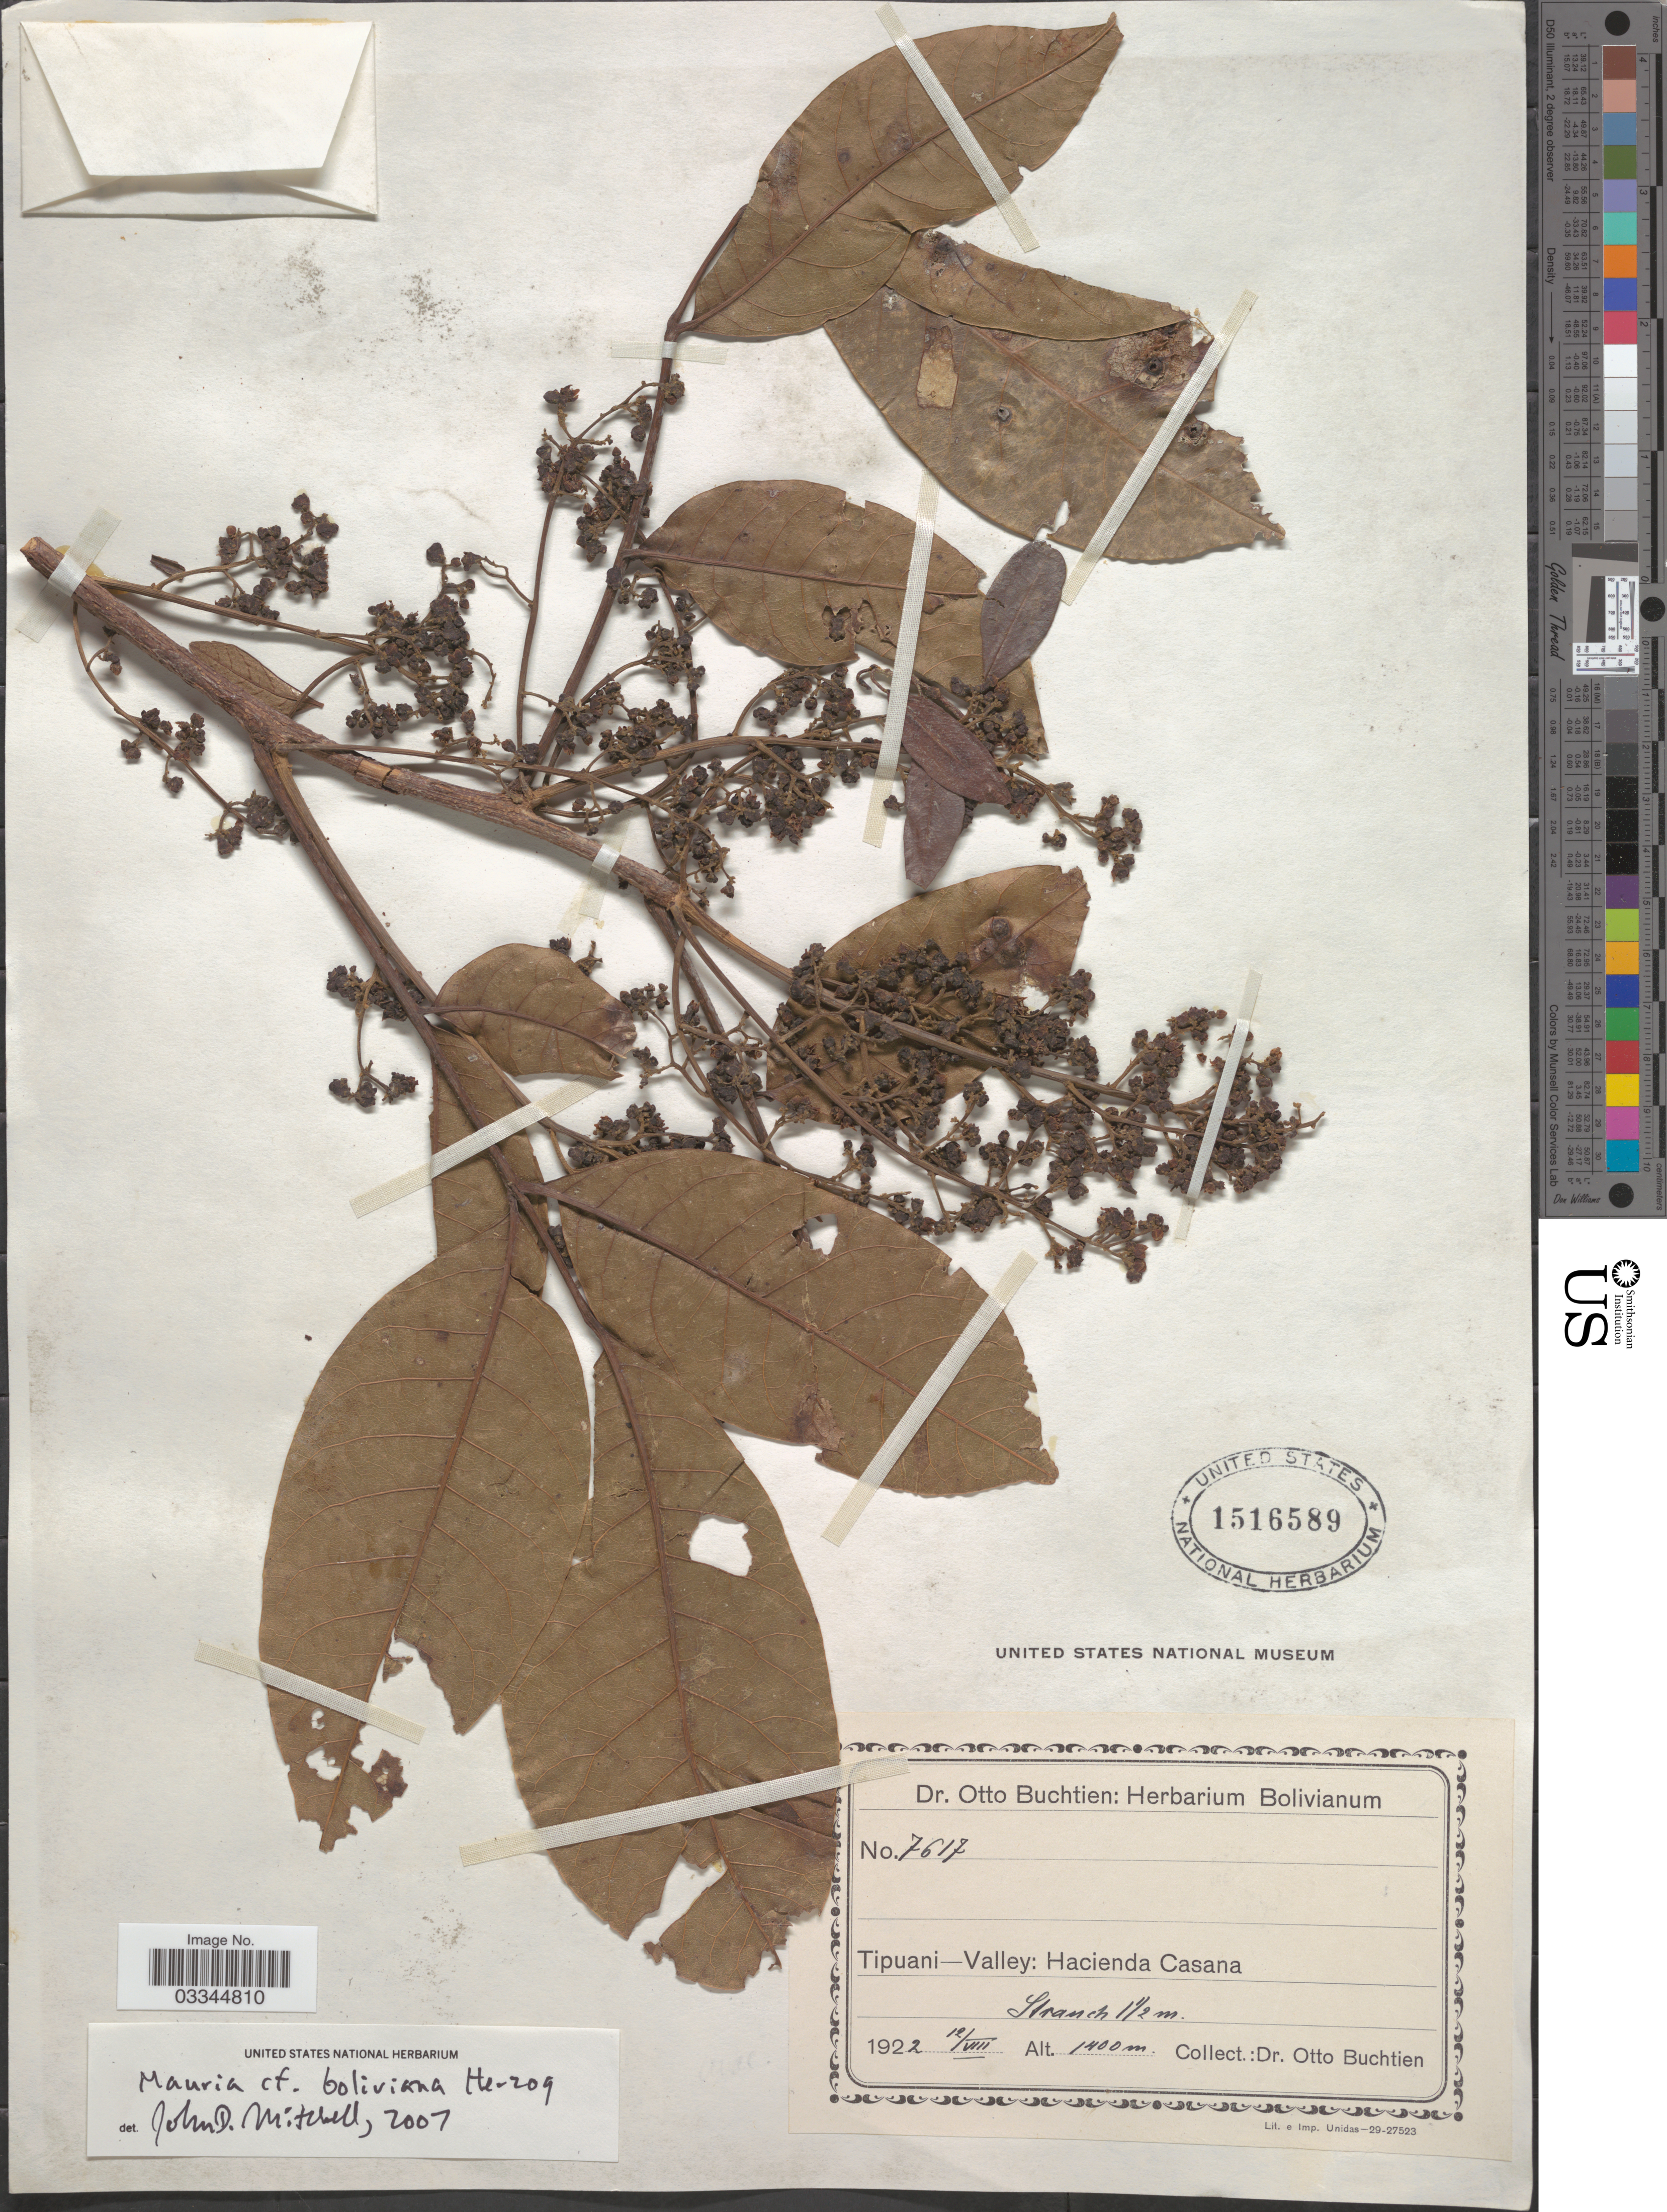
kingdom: Plantae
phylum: Tracheophyta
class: Magnoliopsida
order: Sapindales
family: Anacardiaceae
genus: Mauria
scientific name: Mauria boliviana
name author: Herzog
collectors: O. Buchtien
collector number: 7617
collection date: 1922-08-12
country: Bolivia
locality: Tipuani - Valley: Hacienda Casana.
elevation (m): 1400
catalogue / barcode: US 1516589